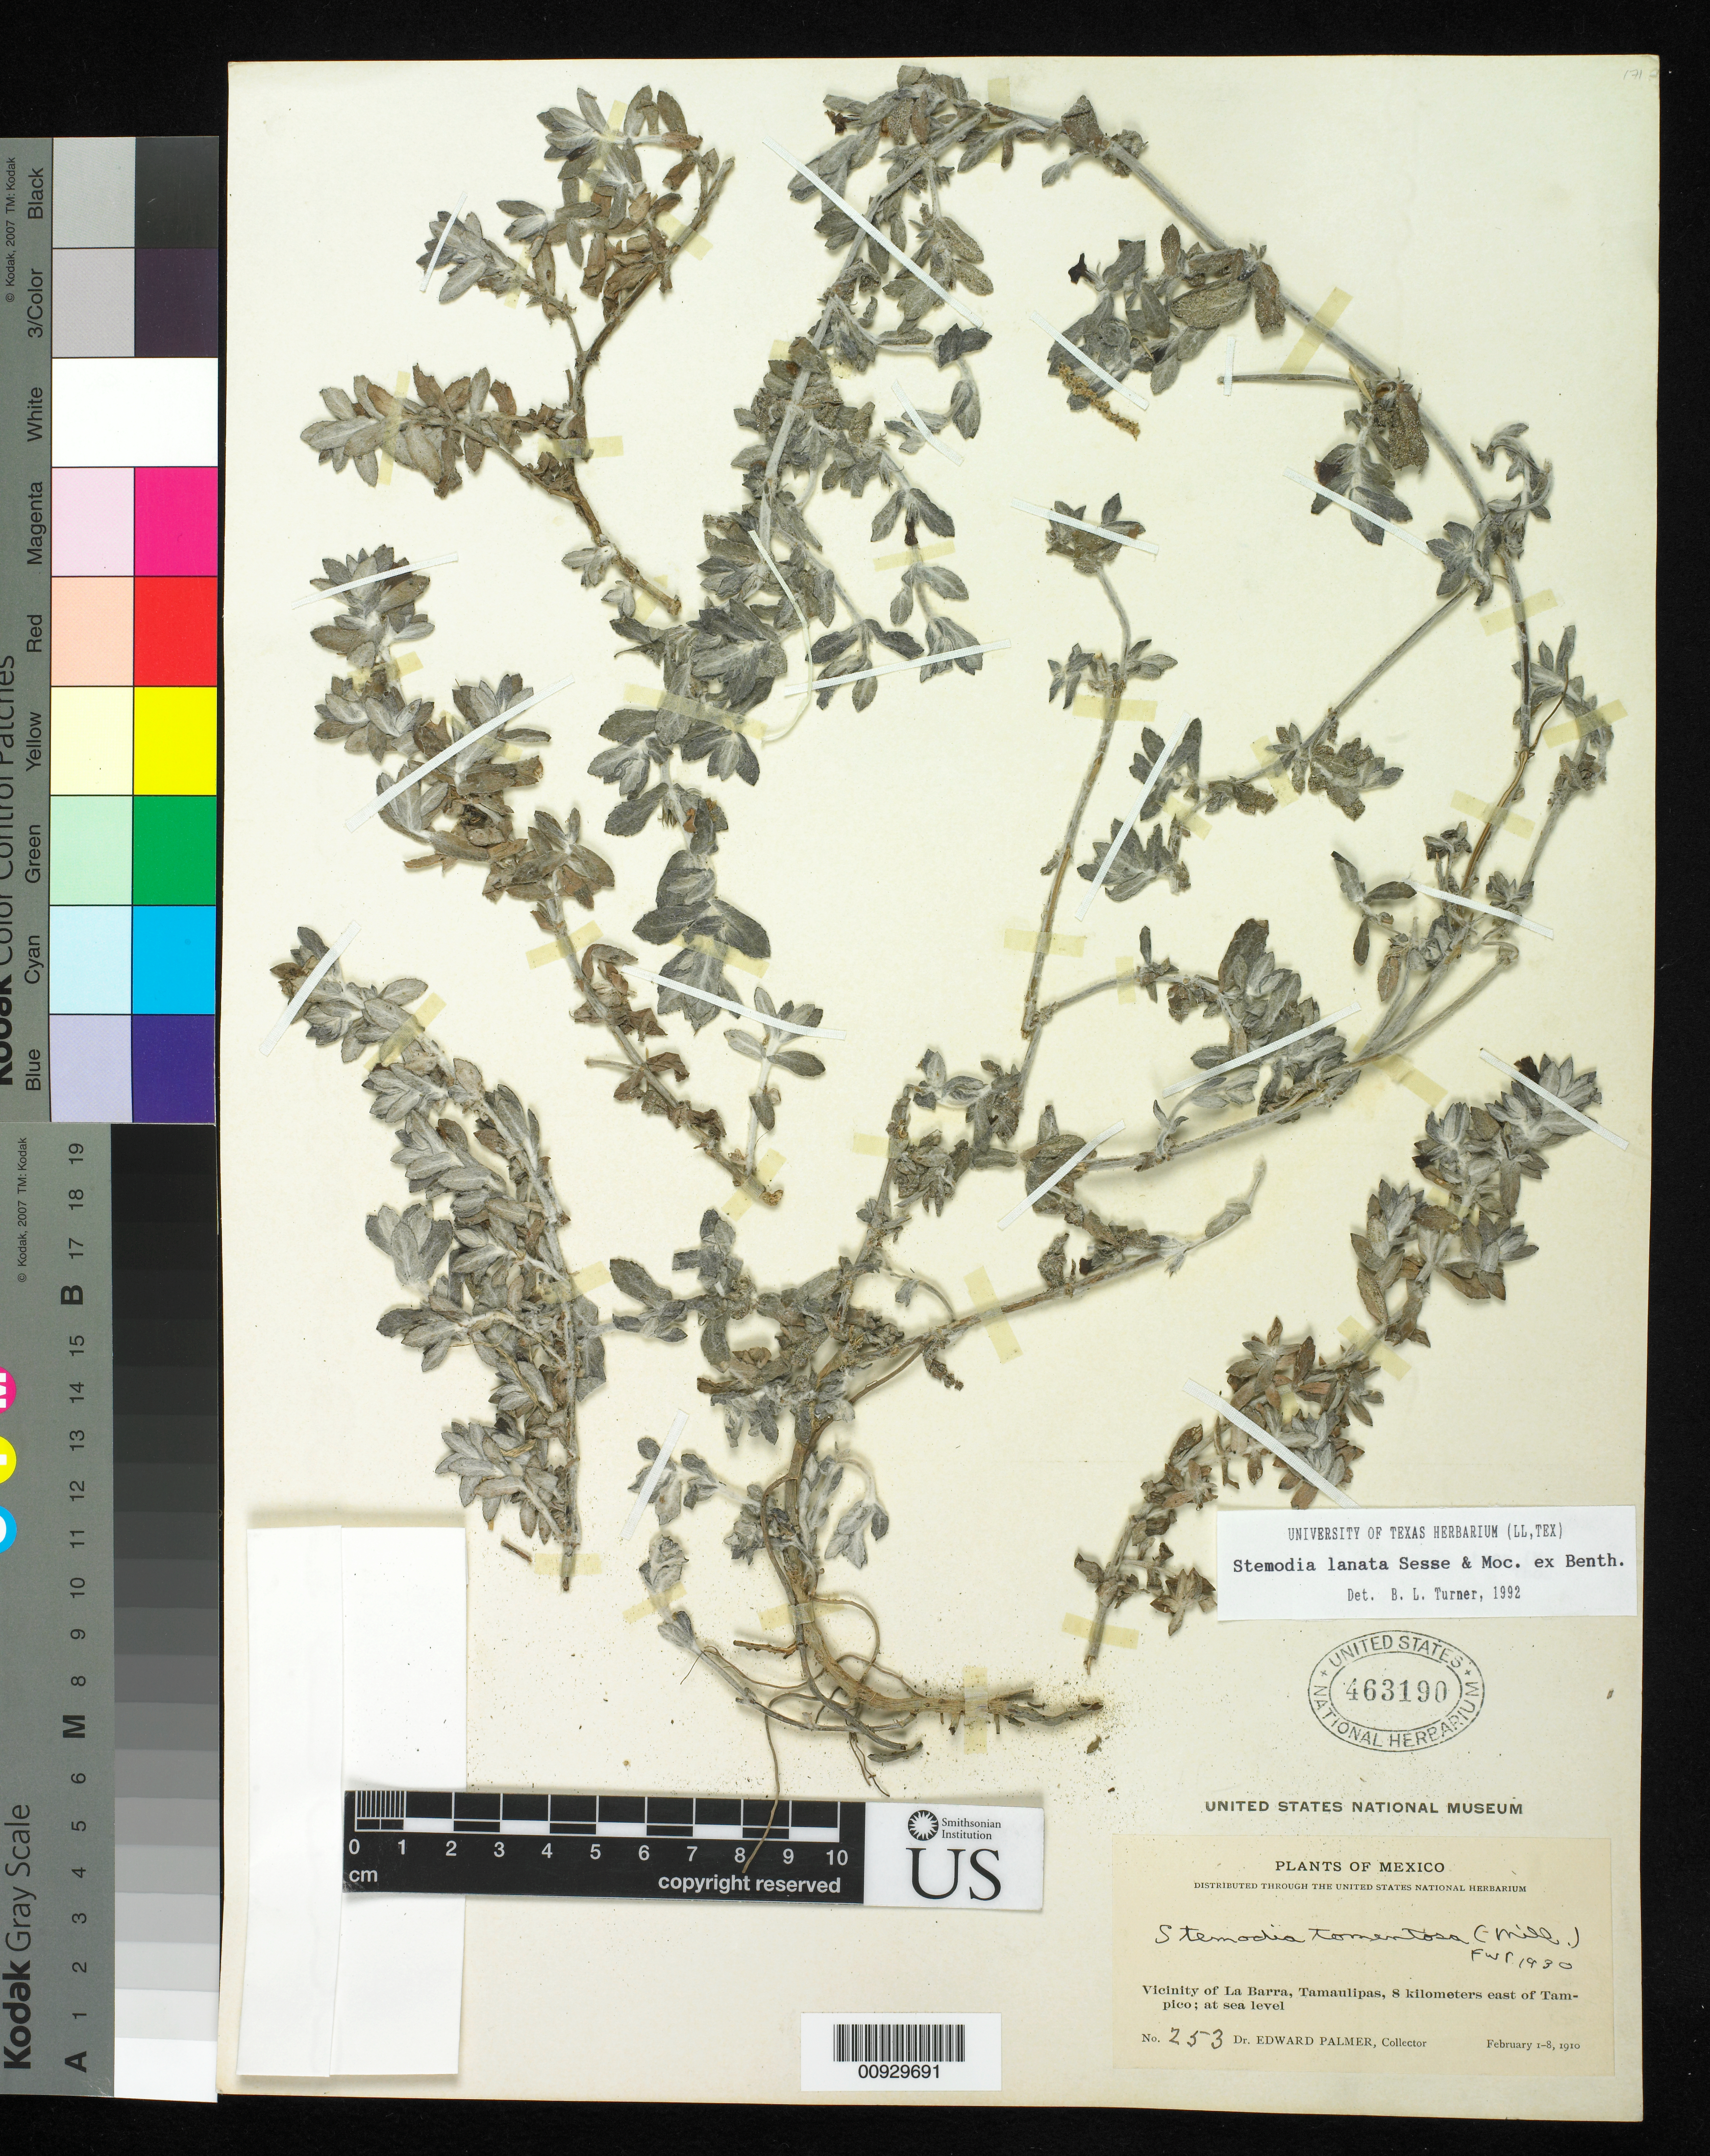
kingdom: Plantae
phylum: Tracheophyta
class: Magnoliopsida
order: Lamiales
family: Plantaginaceae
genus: Stemodia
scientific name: Stemodia lanata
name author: Sessé & Moc. ex Benth.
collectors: E. Palmer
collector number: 253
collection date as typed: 01 Feb 1910 to 08 Feb 1910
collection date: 1910-02-01/1910-02-08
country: Mexico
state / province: Tamaulipas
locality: Vicinity of La Barra, Tamaulipas, 8 kilometers east of Tampico.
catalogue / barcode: US 463190